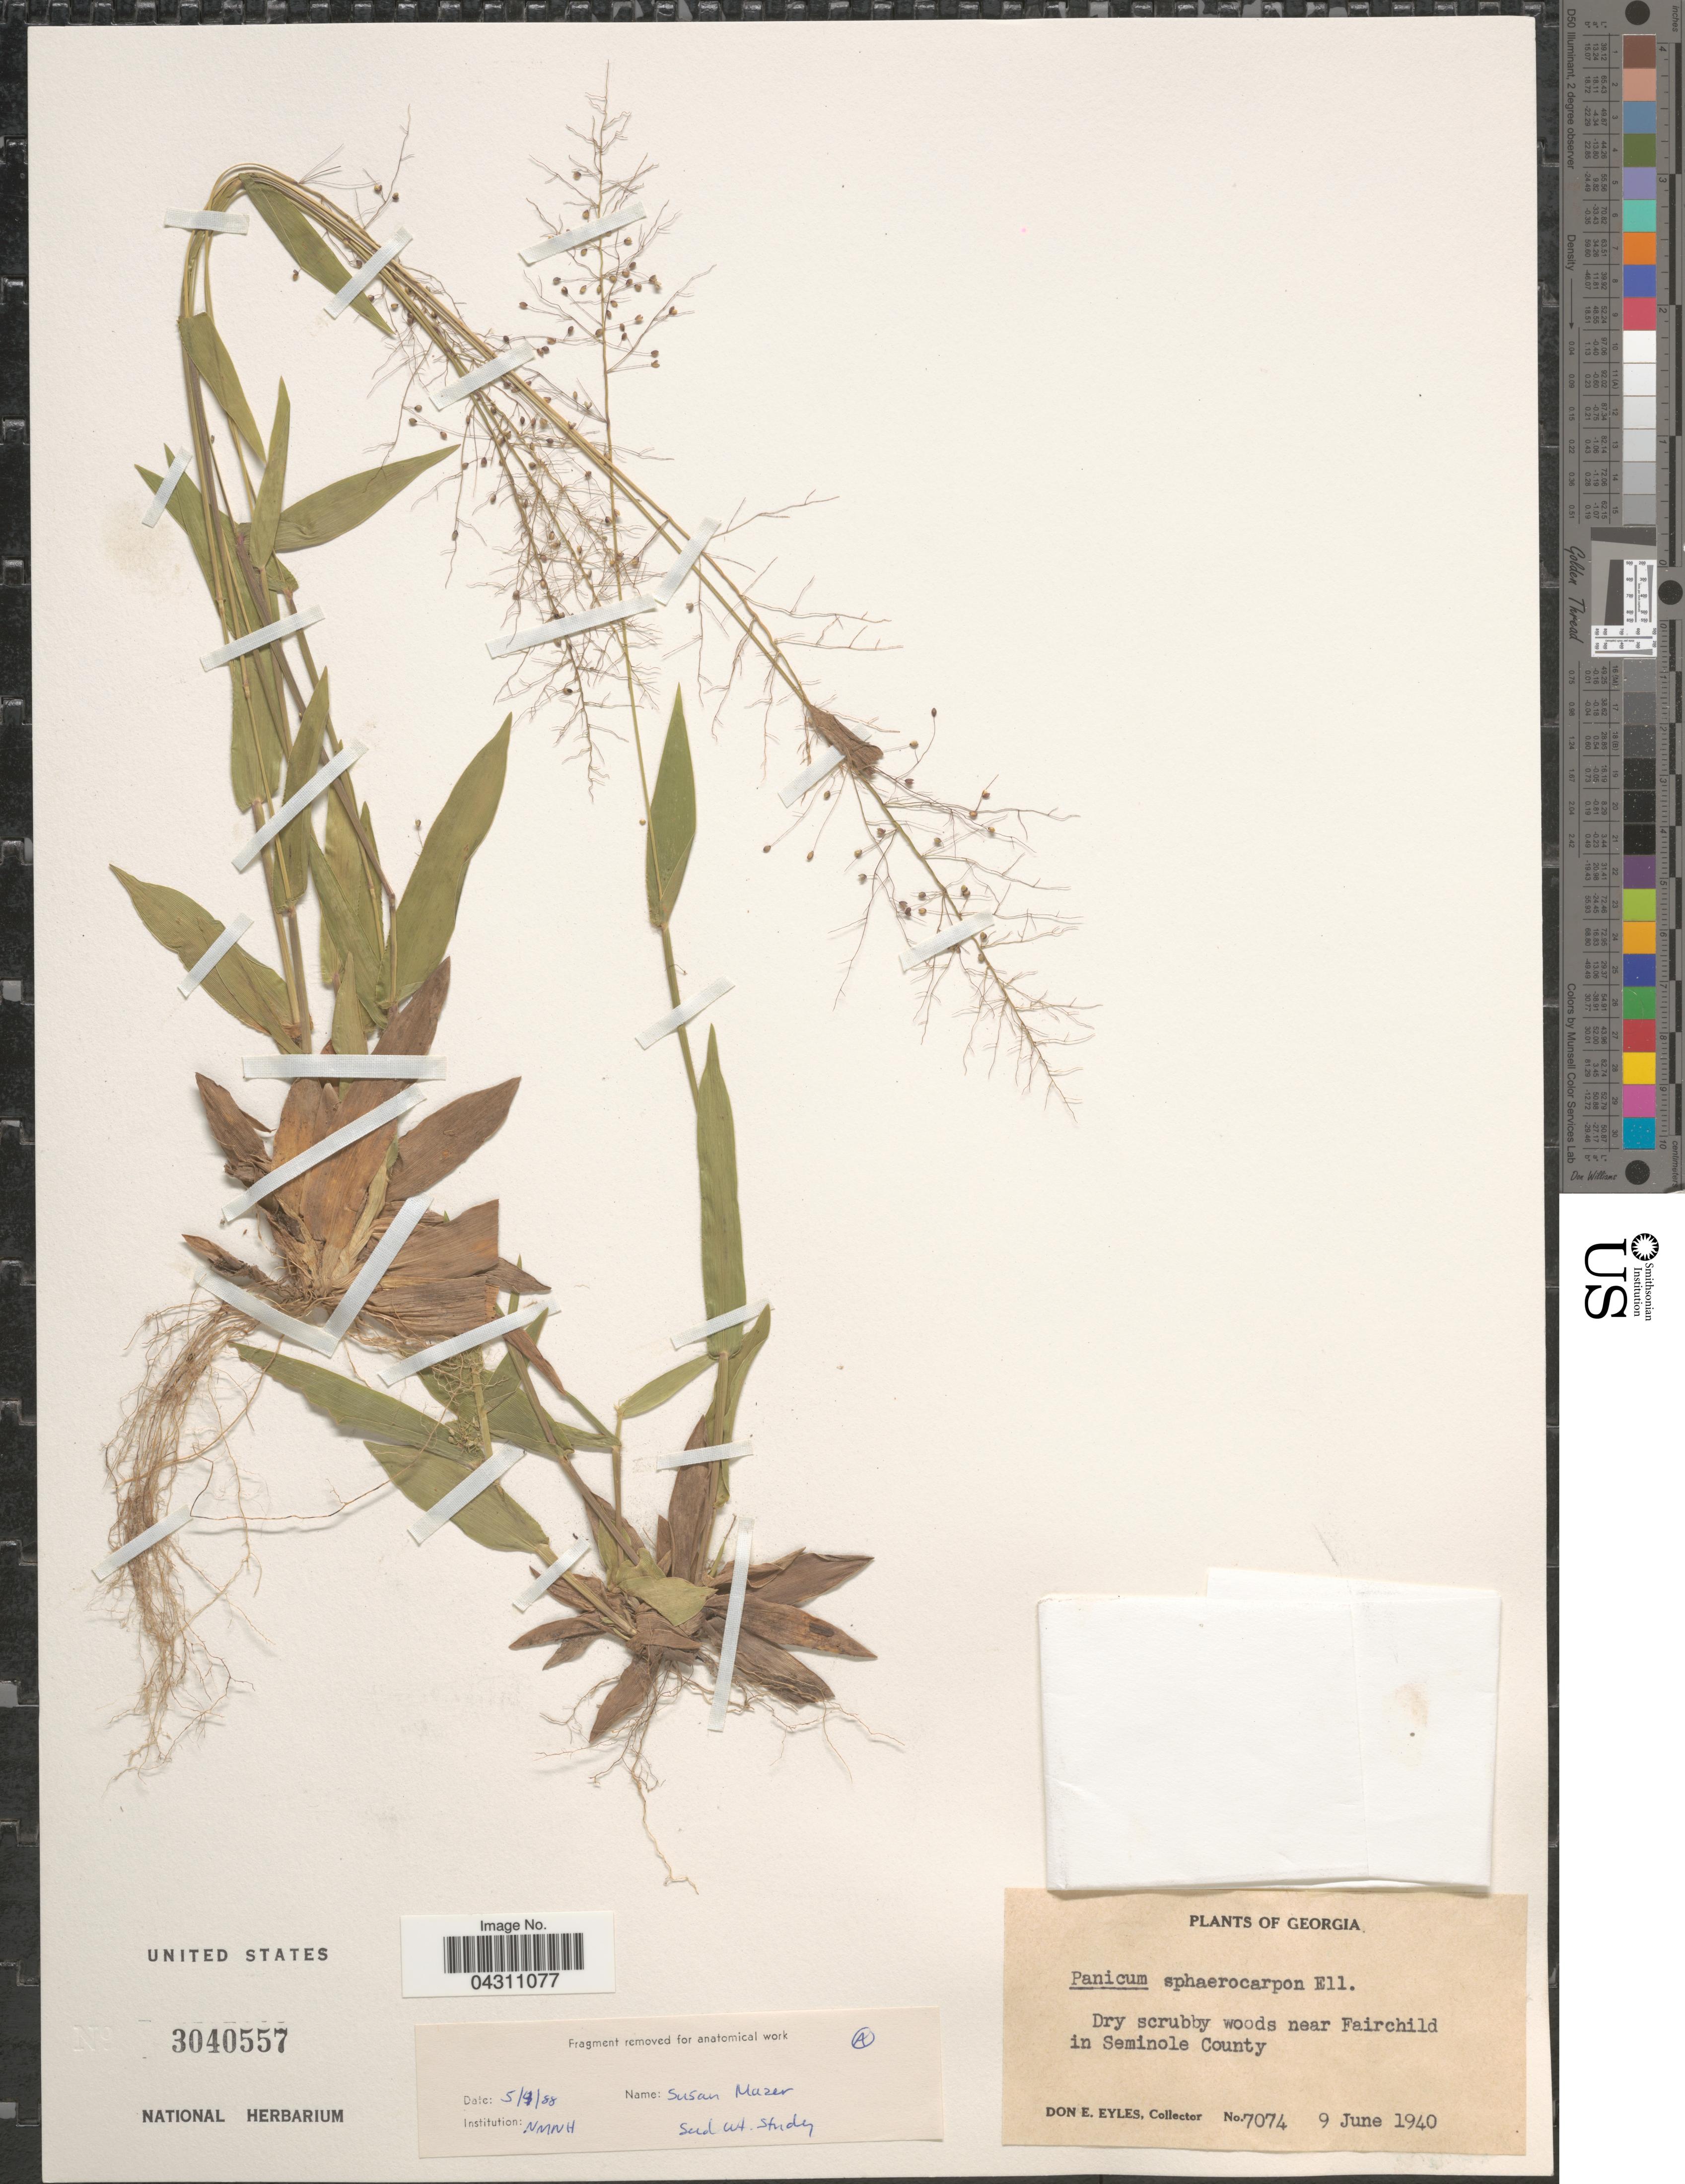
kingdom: Plantae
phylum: Tracheophyta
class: Liliopsida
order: Poales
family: Poaceae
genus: Dichanthelium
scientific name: Dichanthelium sphaerocarpon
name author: (Elliott) Gould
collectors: D. Eyles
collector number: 7074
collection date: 1940-06-09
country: United States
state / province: Georgia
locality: Dry scrubby woods near Fairchild in Seminole County.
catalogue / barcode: US 3040557